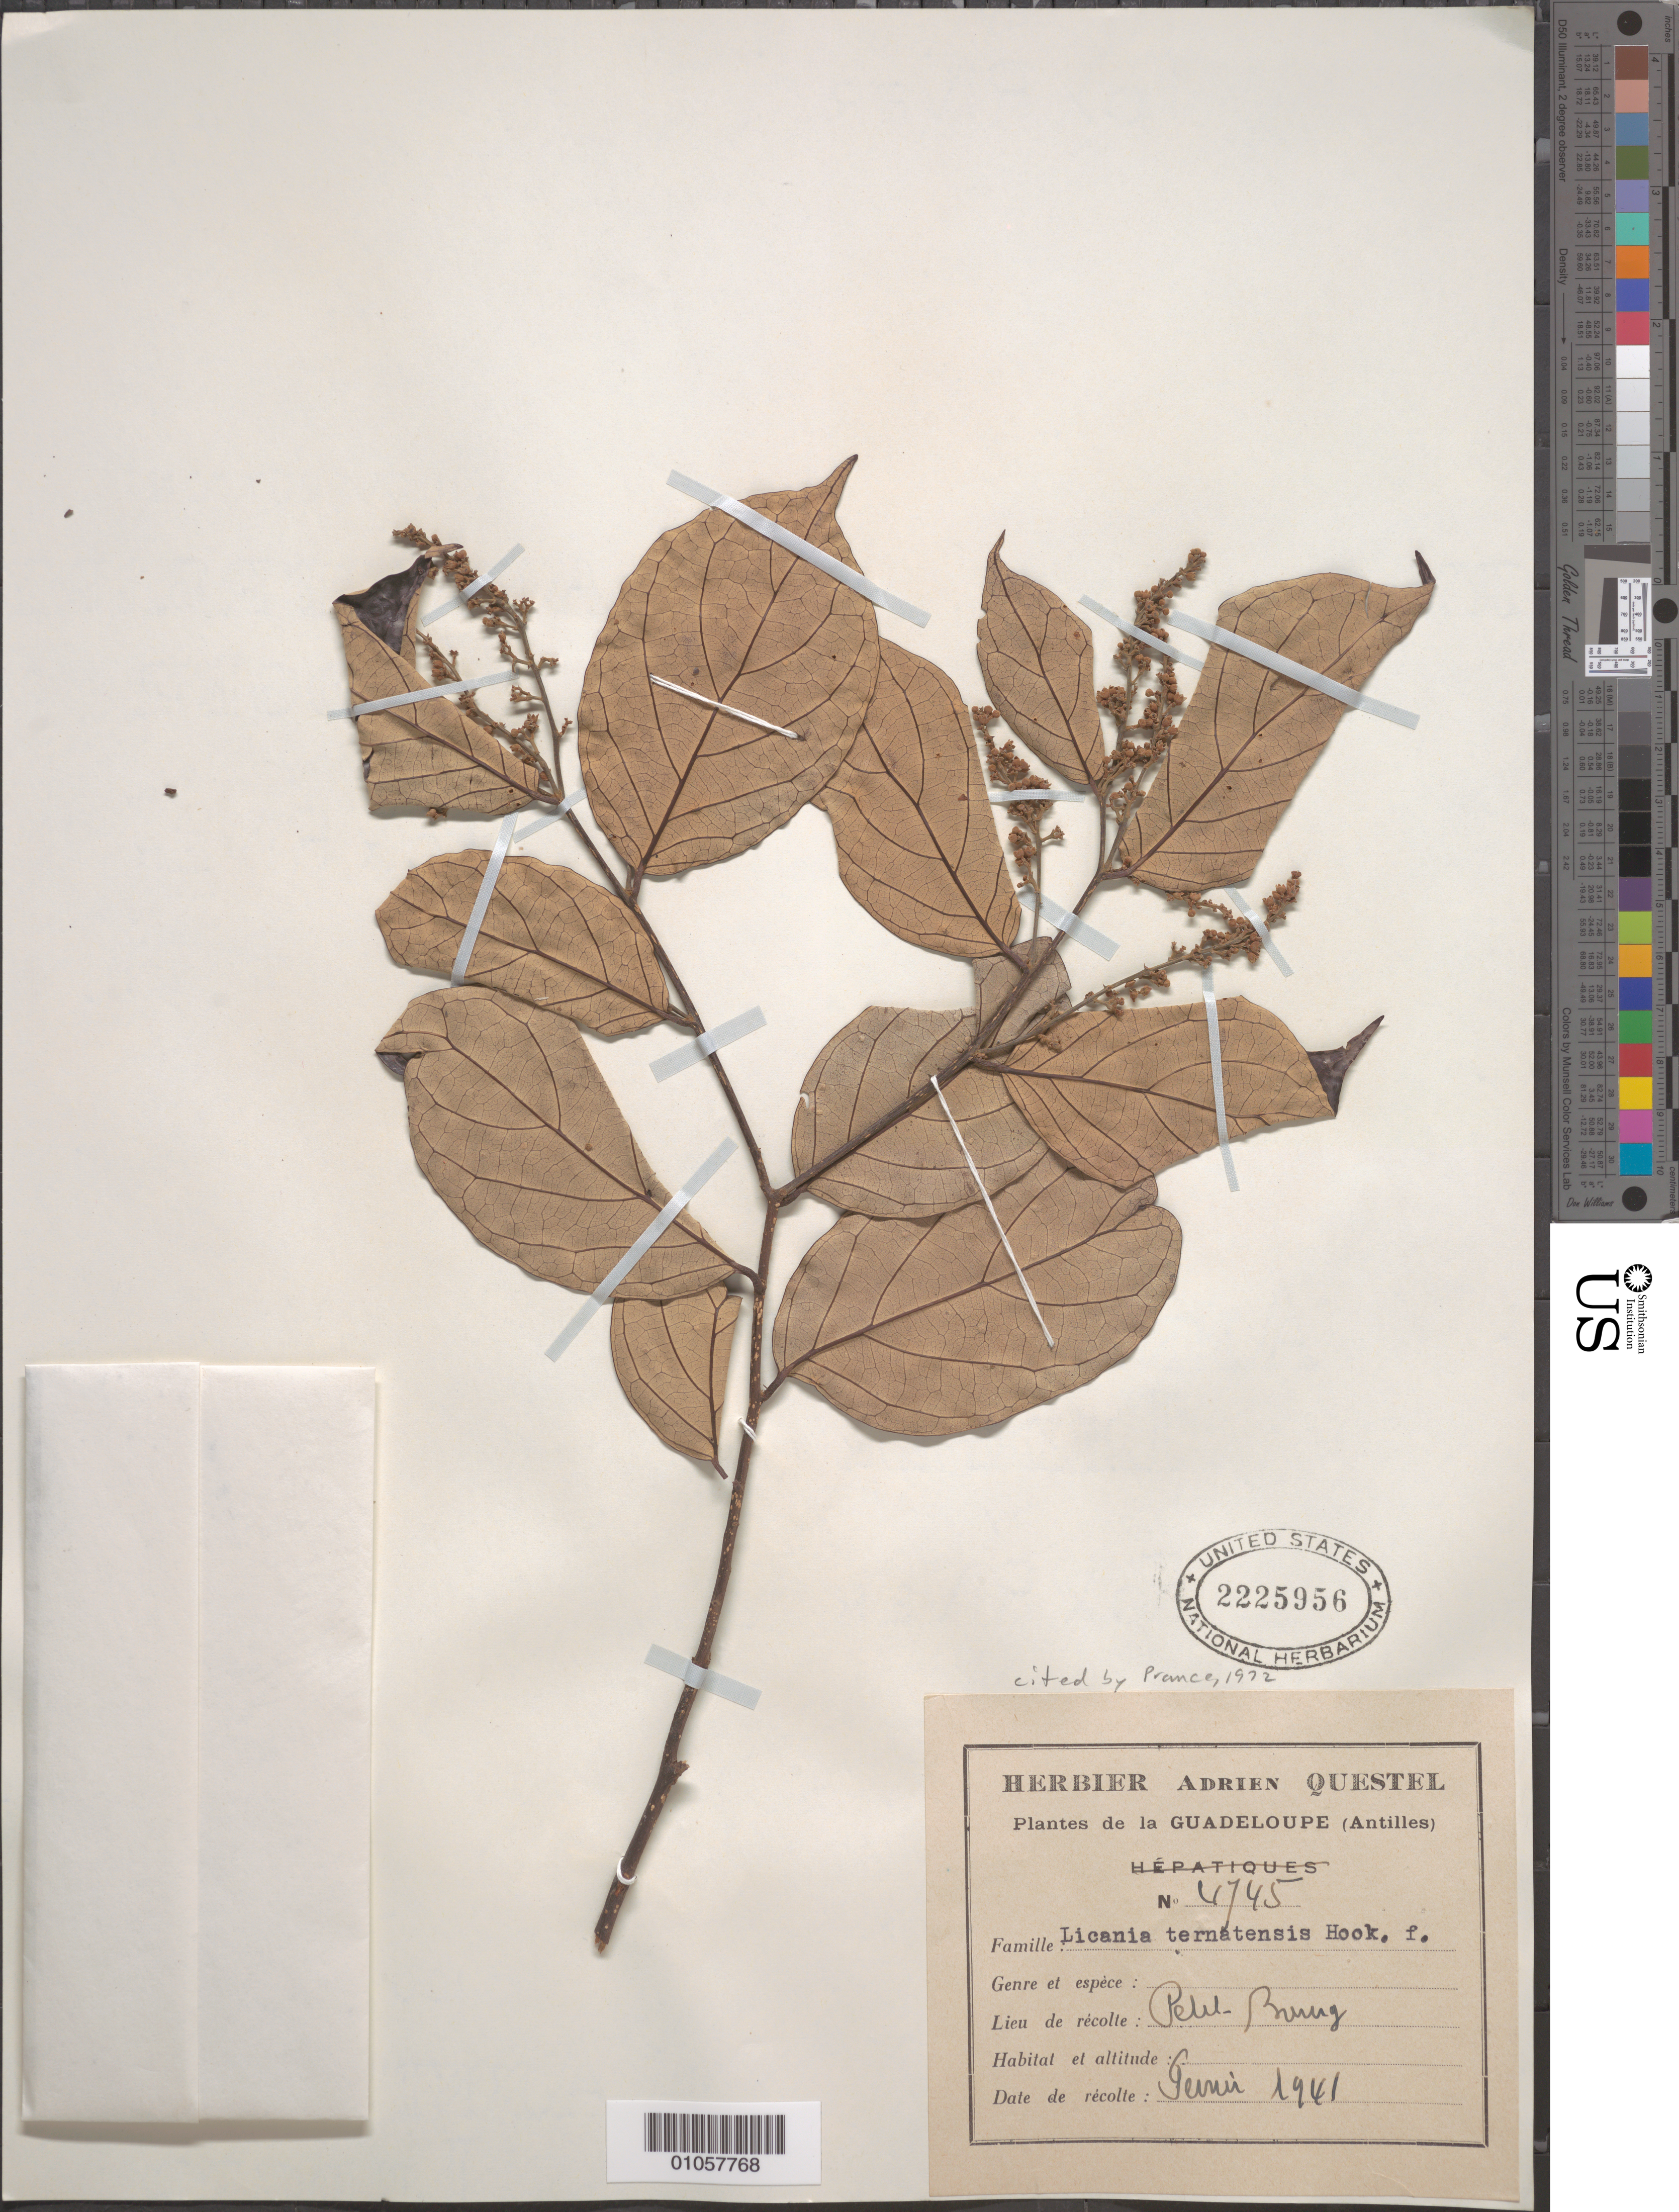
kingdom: Plantae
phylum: Tracheophyta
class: Magnoliopsida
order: Malpighiales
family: Chrysobalanaceae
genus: Licania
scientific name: Licania ternatensis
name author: Hook. f. ex Duss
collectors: A. Questel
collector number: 4745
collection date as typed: Feb 1941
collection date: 1941-02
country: Guadeloupe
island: Basse Terre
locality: Petit Bourg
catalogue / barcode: US 2225956